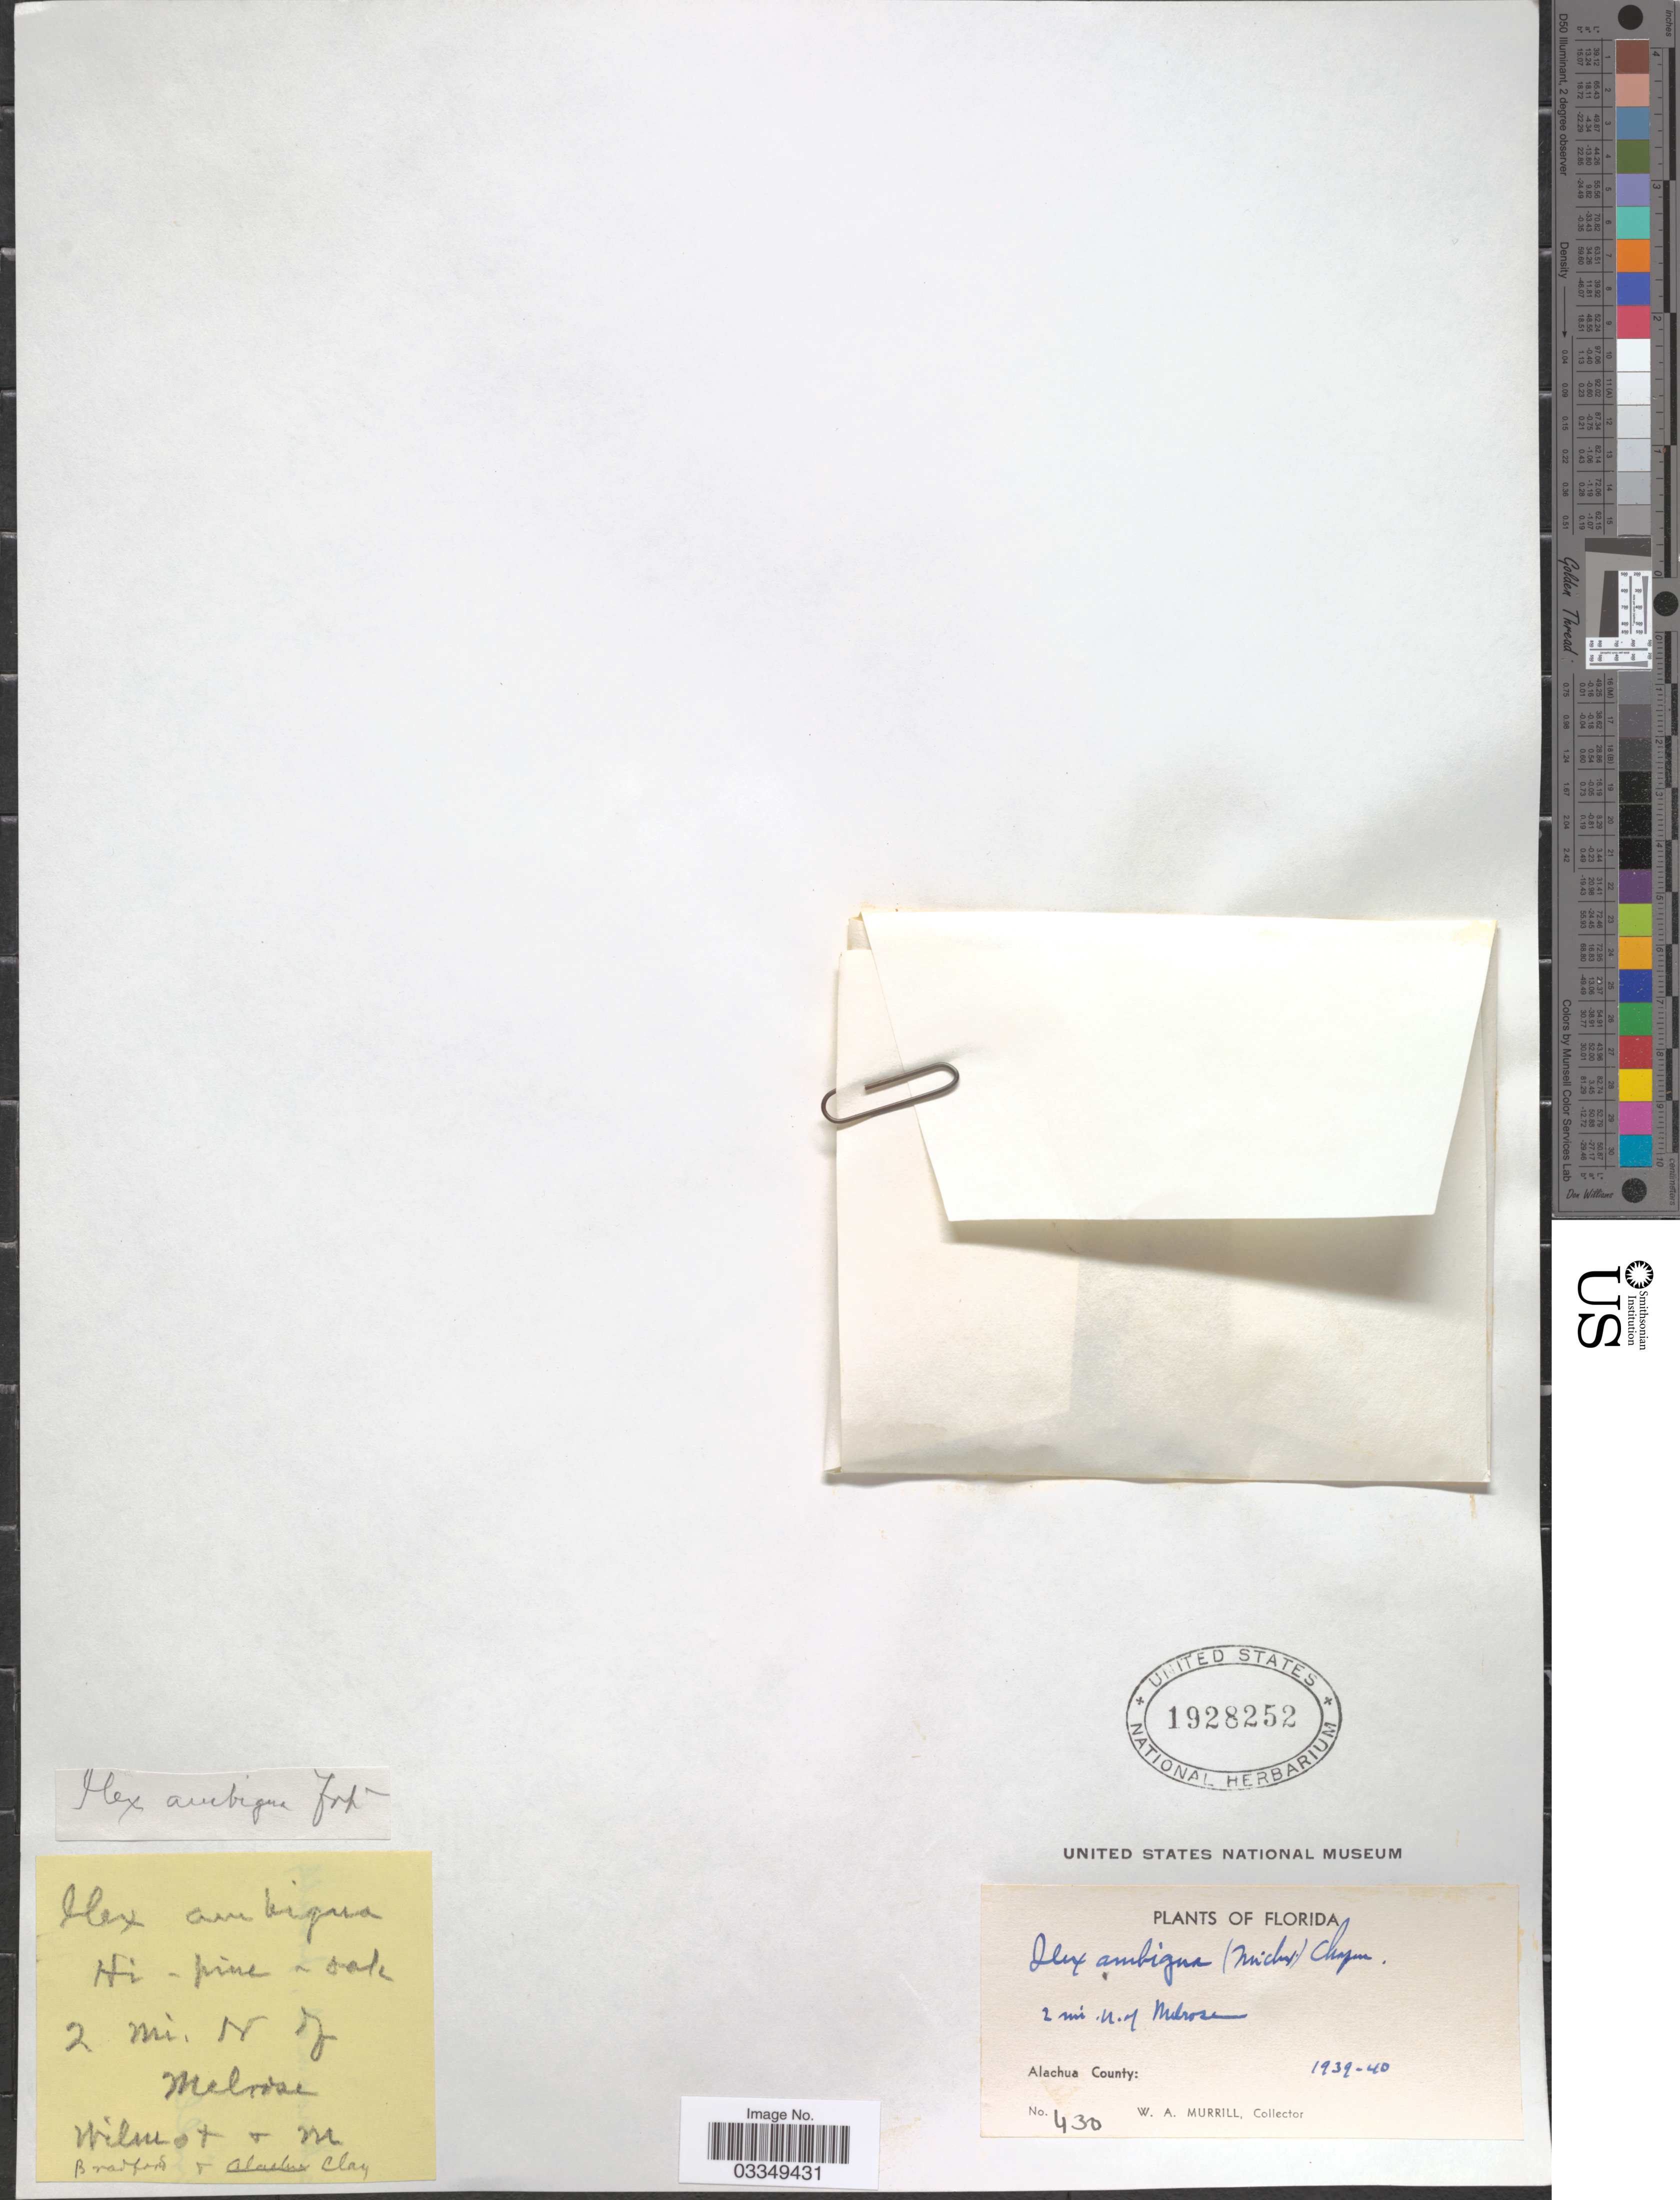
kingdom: Plantae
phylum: Tracheophyta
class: Magnoliopsida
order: Aquifoliales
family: Aquifoliaceae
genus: Ilex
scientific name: Ilex ambigua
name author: Chapm.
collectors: W. A. Murrill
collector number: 430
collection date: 1939/1940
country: United States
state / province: Florida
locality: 2 mi. N. of Melrose, Alachua County, Wilmot & nr Bradford.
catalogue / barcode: US 1928252